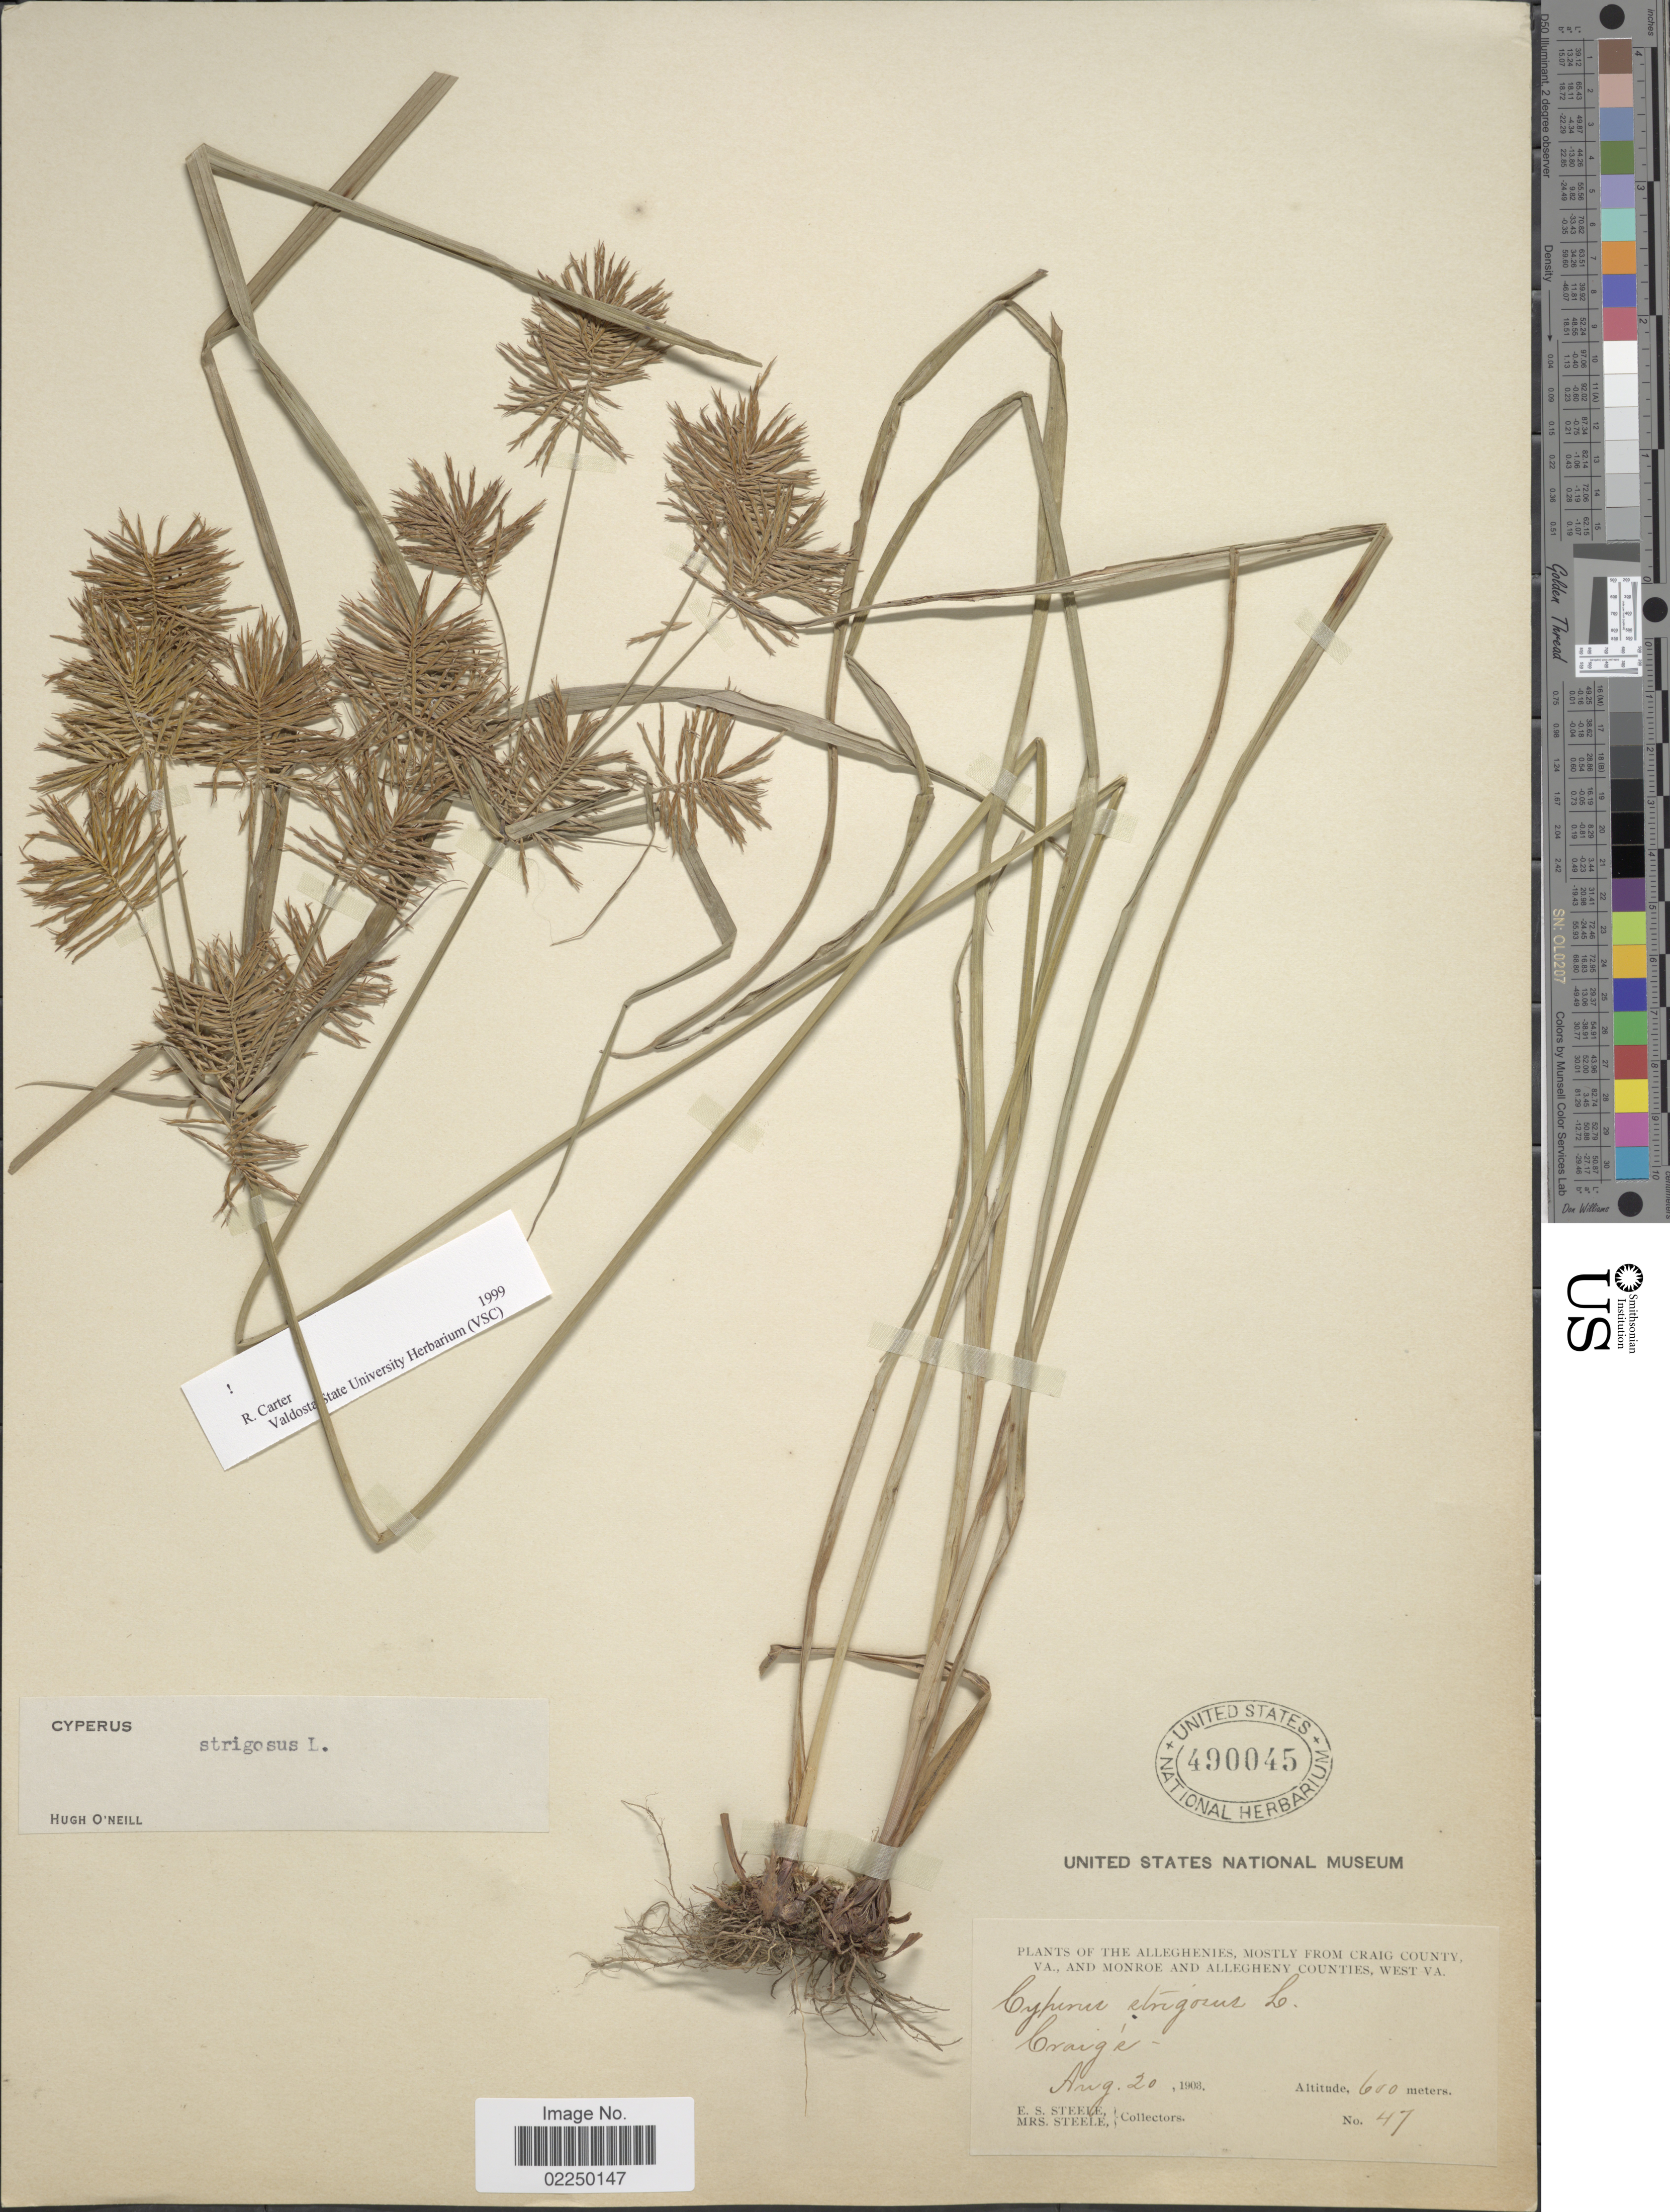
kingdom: Plantae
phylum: Tracheophyta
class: Liliopsida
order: Poales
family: Cyperaceae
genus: Cyperus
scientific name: Cyperus strigosus L.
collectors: E. Steele & Mrs. E. S. Steele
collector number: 47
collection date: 1903-08-20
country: United States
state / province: West Virginia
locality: Alleghenies, mostly from Craig County VA. and Monroe and Allegheny Counties, Craig's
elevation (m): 600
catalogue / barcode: US 490045